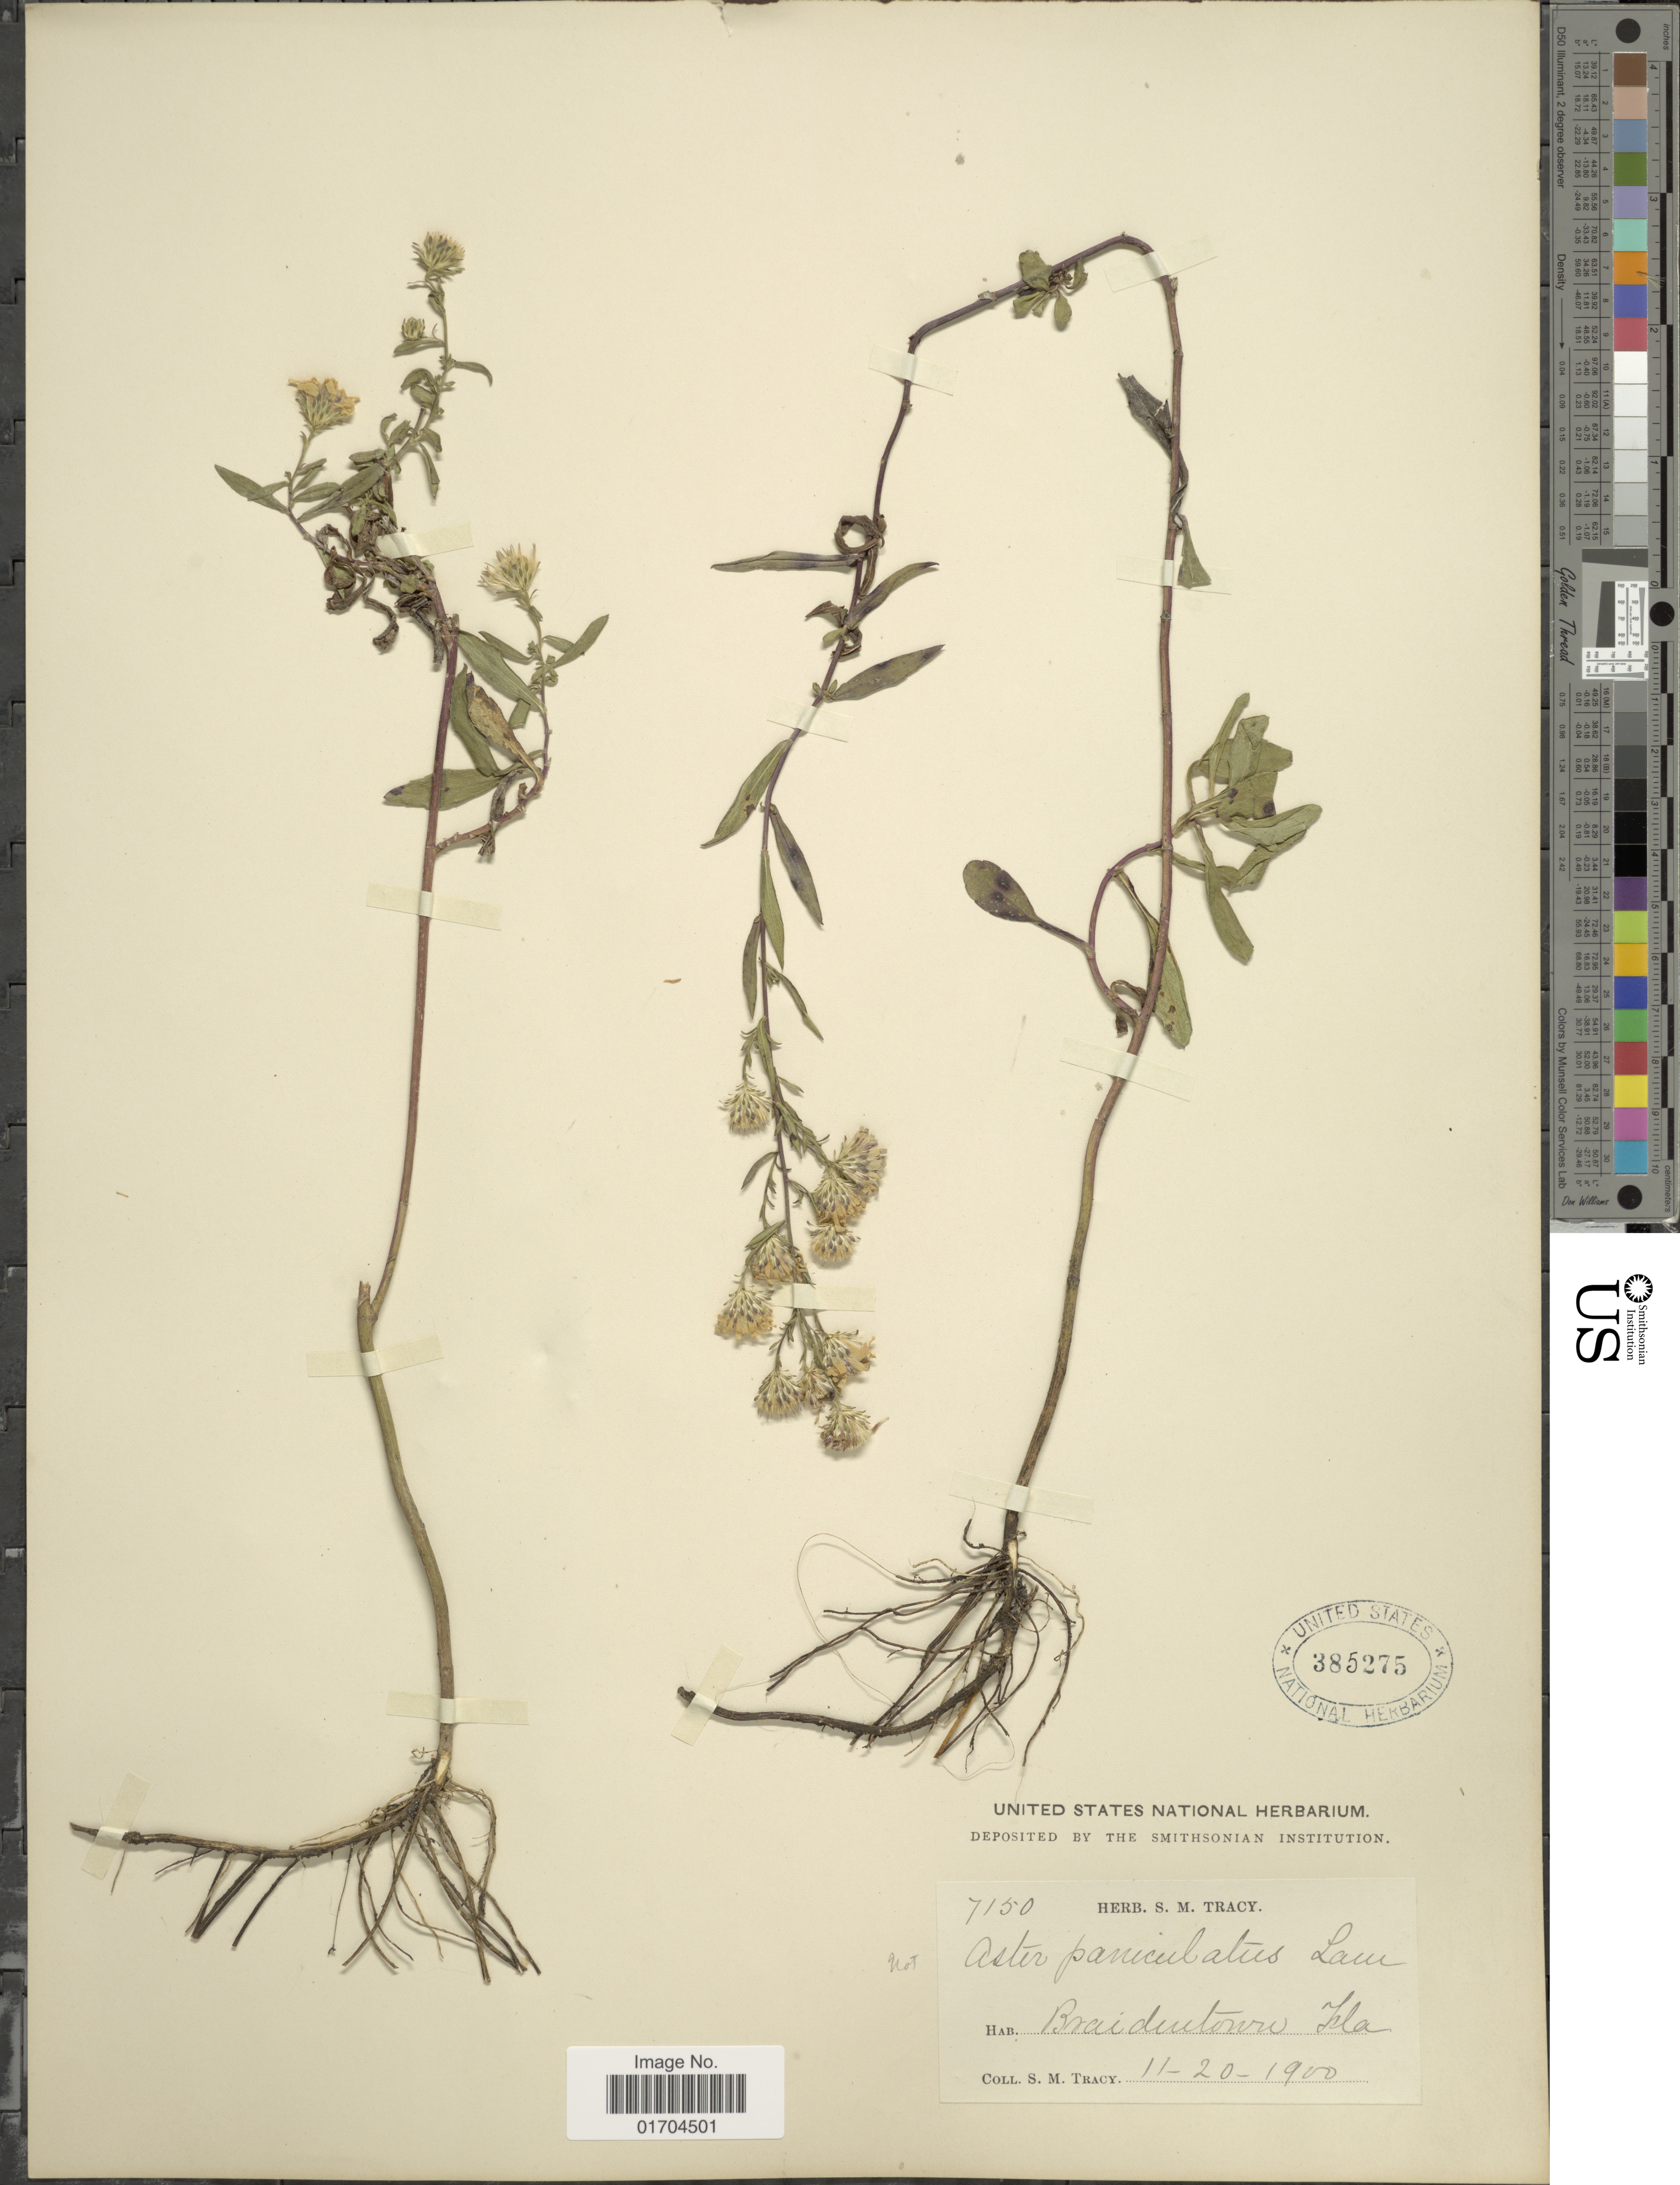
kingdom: Plantae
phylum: Tracheophyta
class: Magnoliopsida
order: Asterales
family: Asteraceae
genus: Symphyotrichum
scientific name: Symphyotrichum sp.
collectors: S. M. Tracy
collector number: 7150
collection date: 1900-11-20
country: United States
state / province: Florida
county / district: Manatee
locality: Braidentown, Fla.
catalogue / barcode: US 385275